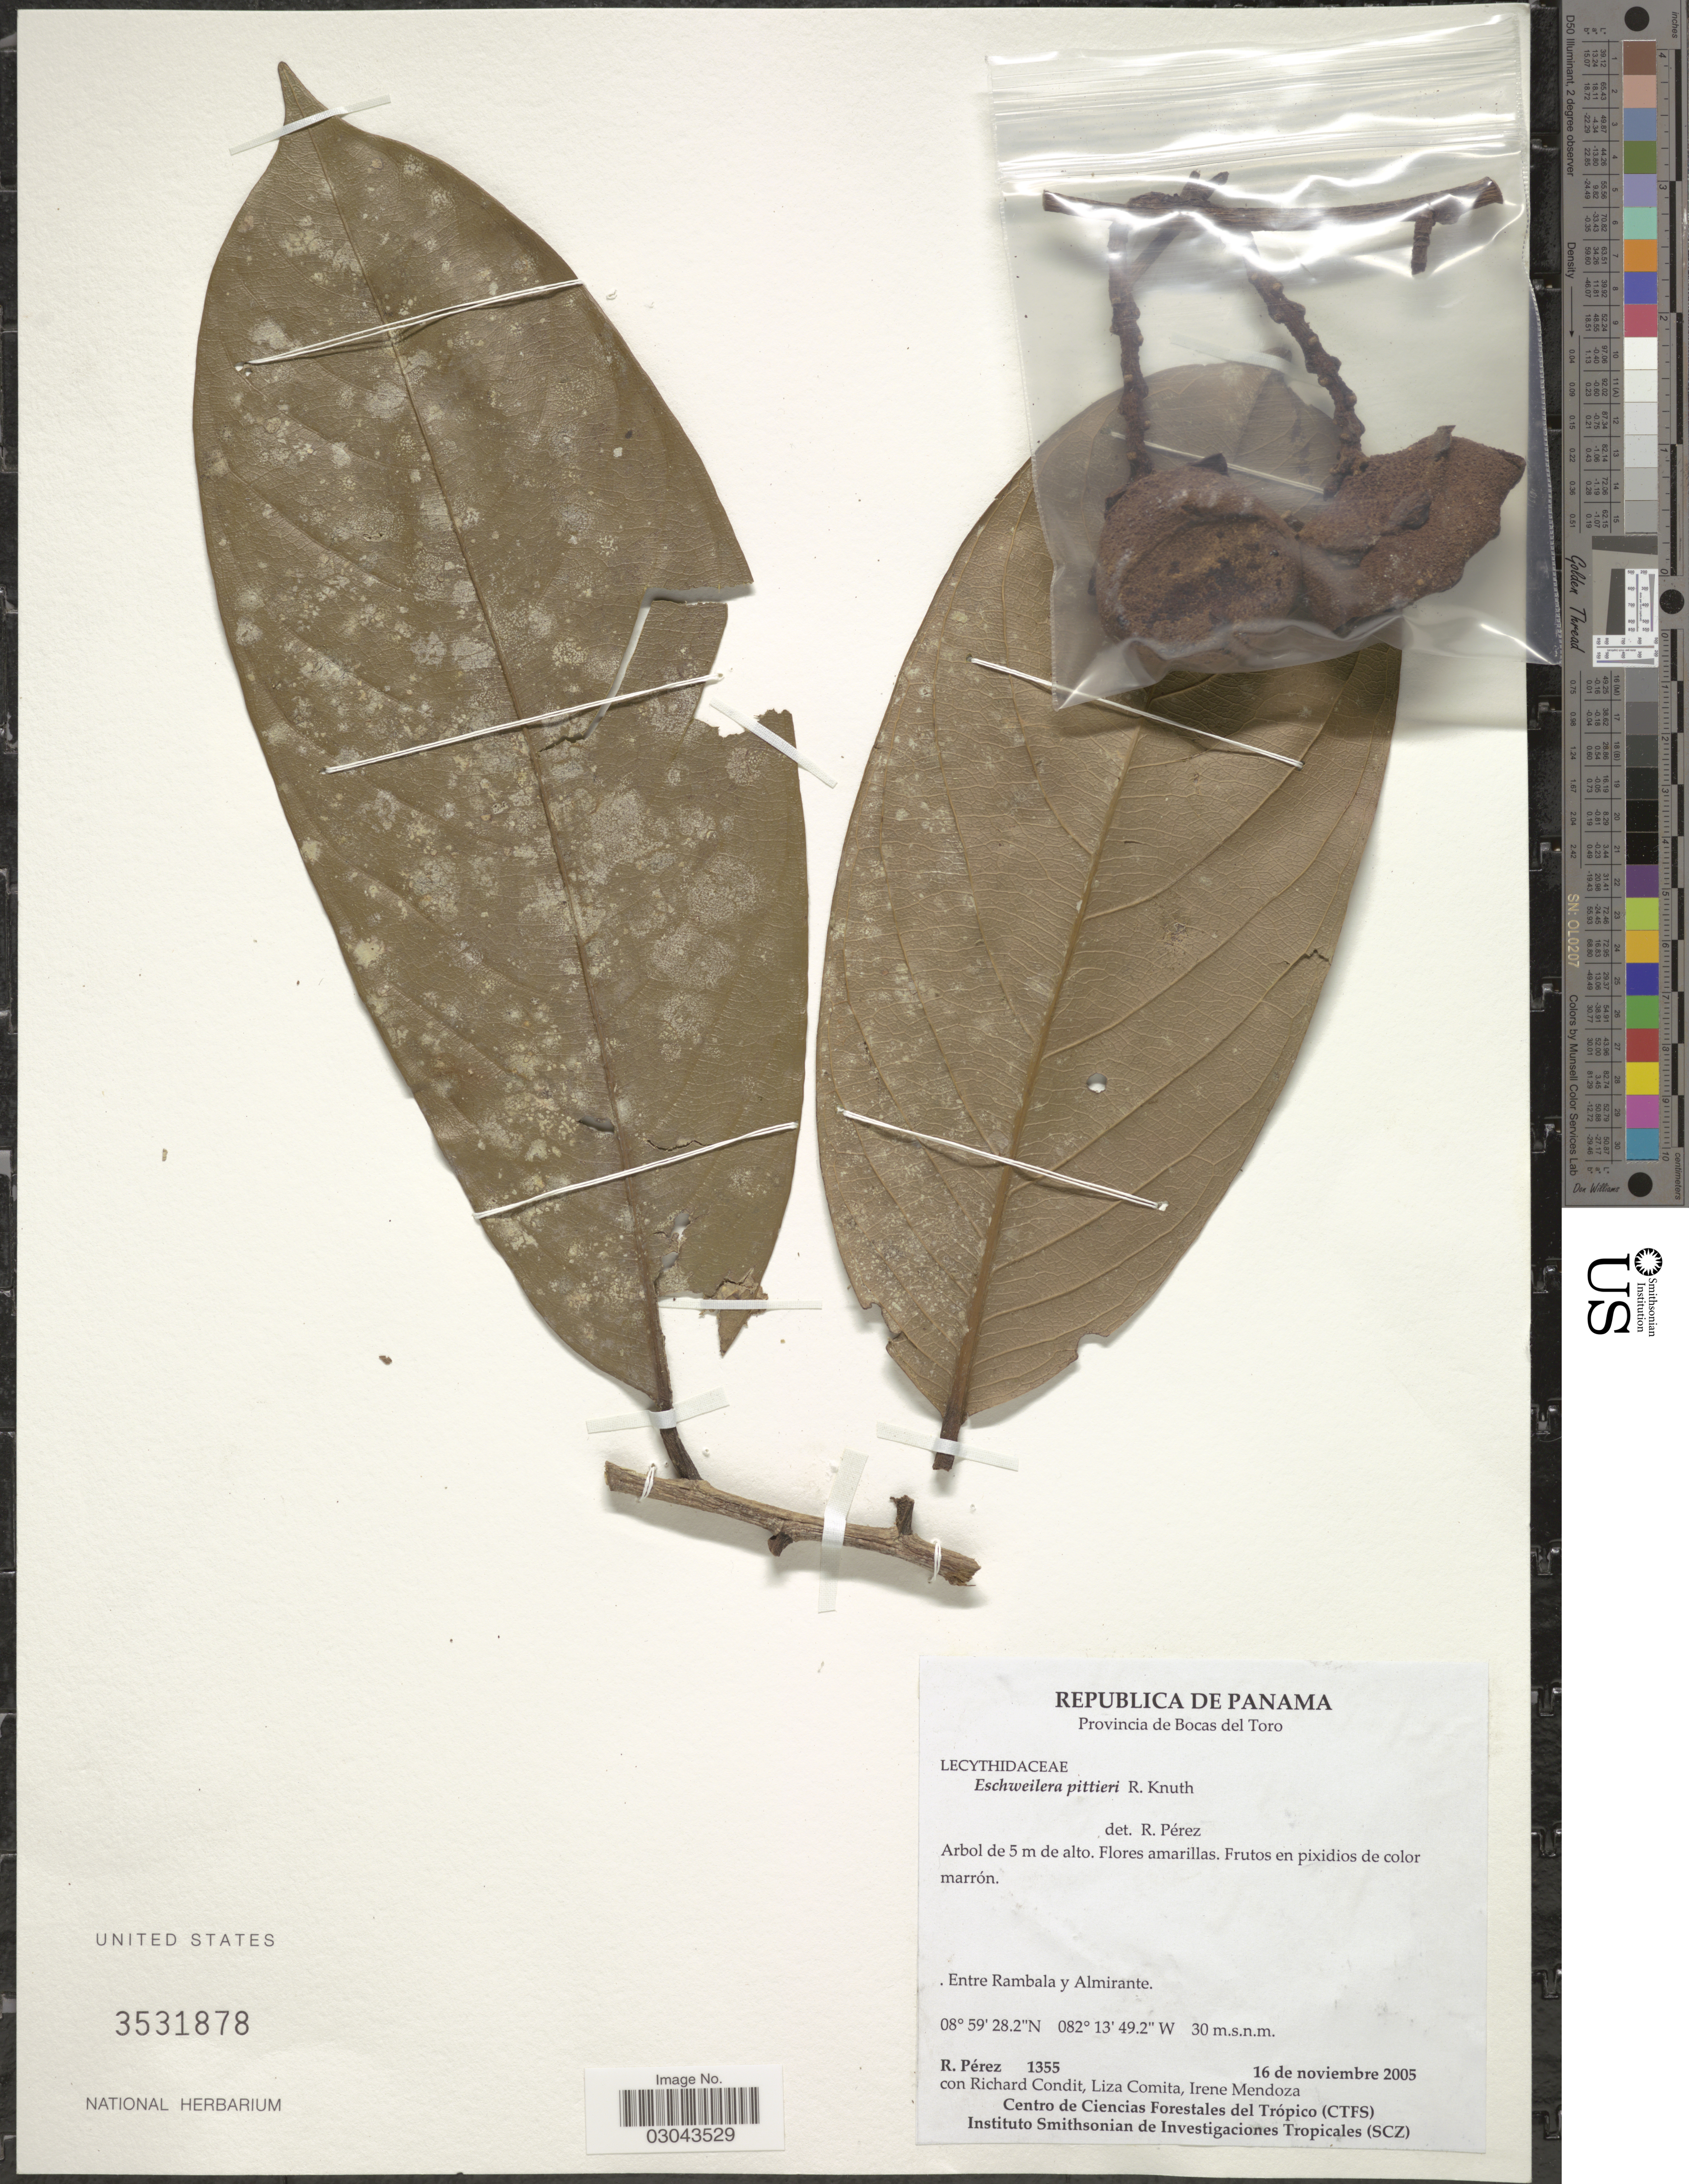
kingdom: Plantae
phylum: Tracheophyta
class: Magnoliopsida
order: Ericales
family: Lecythidaceae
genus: Eschweilera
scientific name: Eschweilera pittieri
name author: R. Knuth in Engl.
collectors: R. Perez, R. Condit, L. Comita & I. Mendoza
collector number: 1355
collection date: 2005-11-16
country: Panama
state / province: Bocas del Toro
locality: Entre Rambala y Almirante.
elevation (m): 30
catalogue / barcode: US 3531878